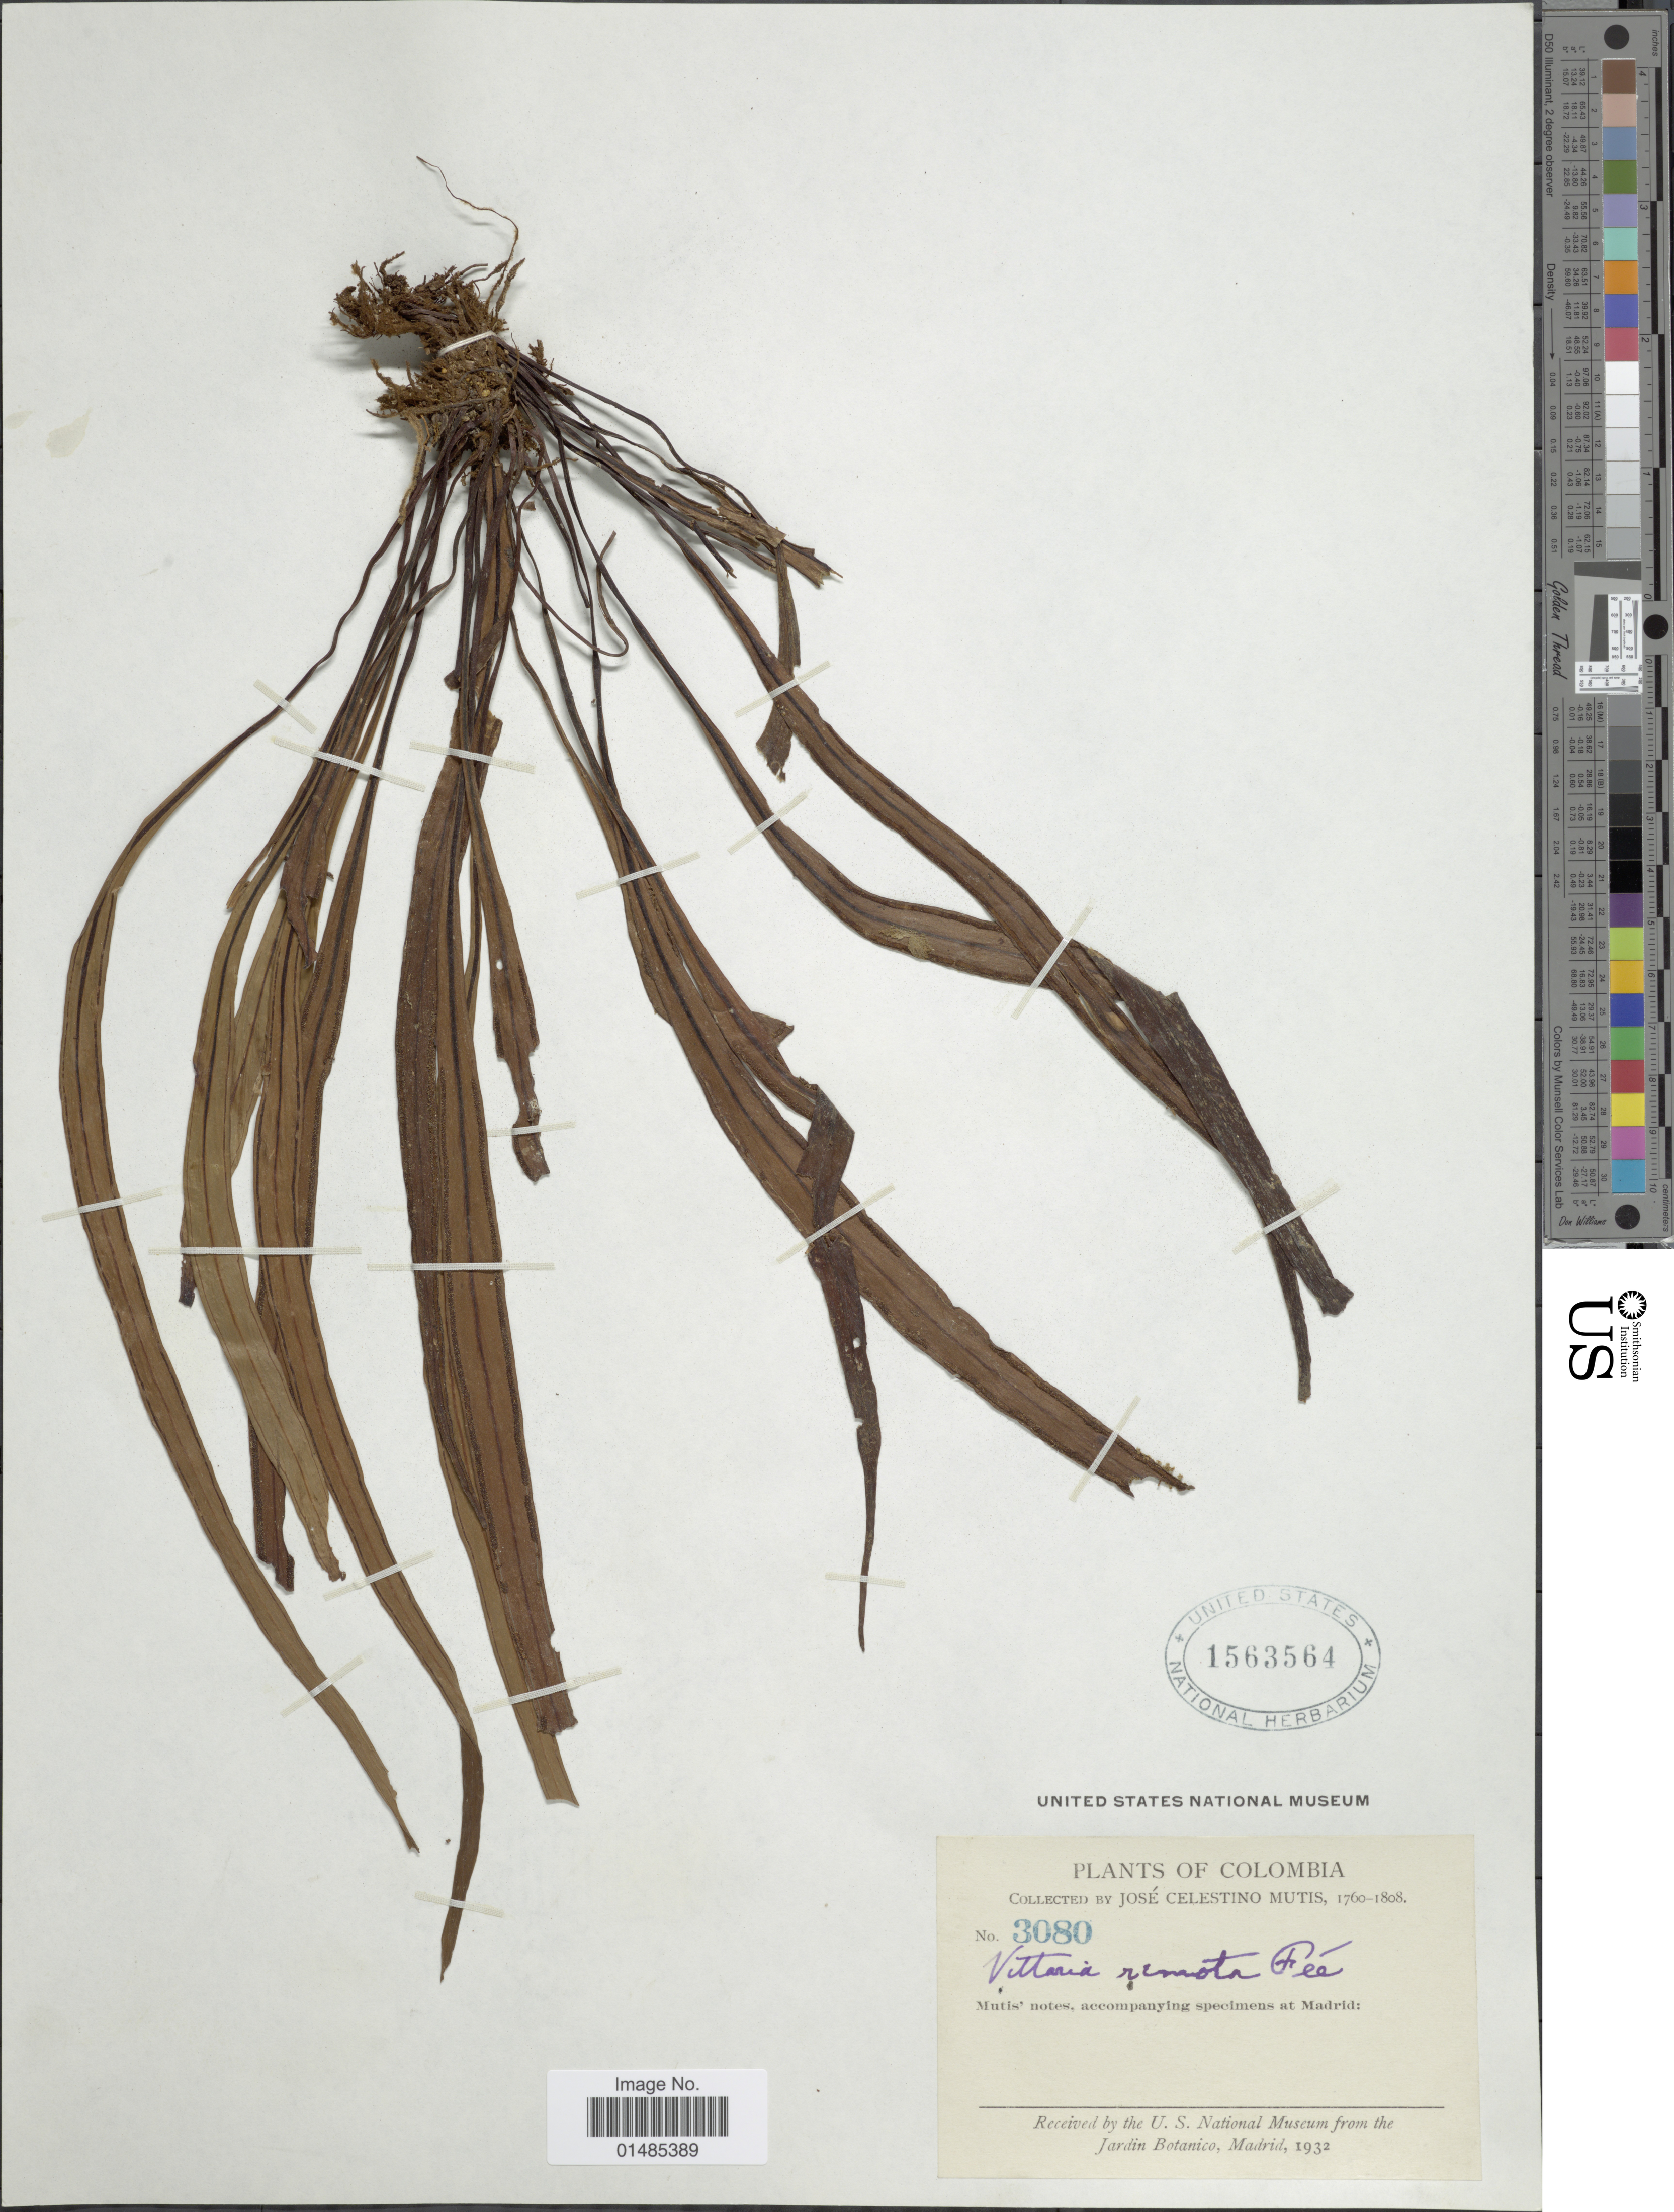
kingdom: Plantae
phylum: Tracheophyta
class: Polypodiopsida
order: Polypodiales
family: Pteridaceae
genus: Radiovittaria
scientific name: Radiovittaria remota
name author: (Fée) E.H. Crane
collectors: J. C. B. Mutis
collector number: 3080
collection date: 1760/1808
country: Colombia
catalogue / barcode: US 1563564